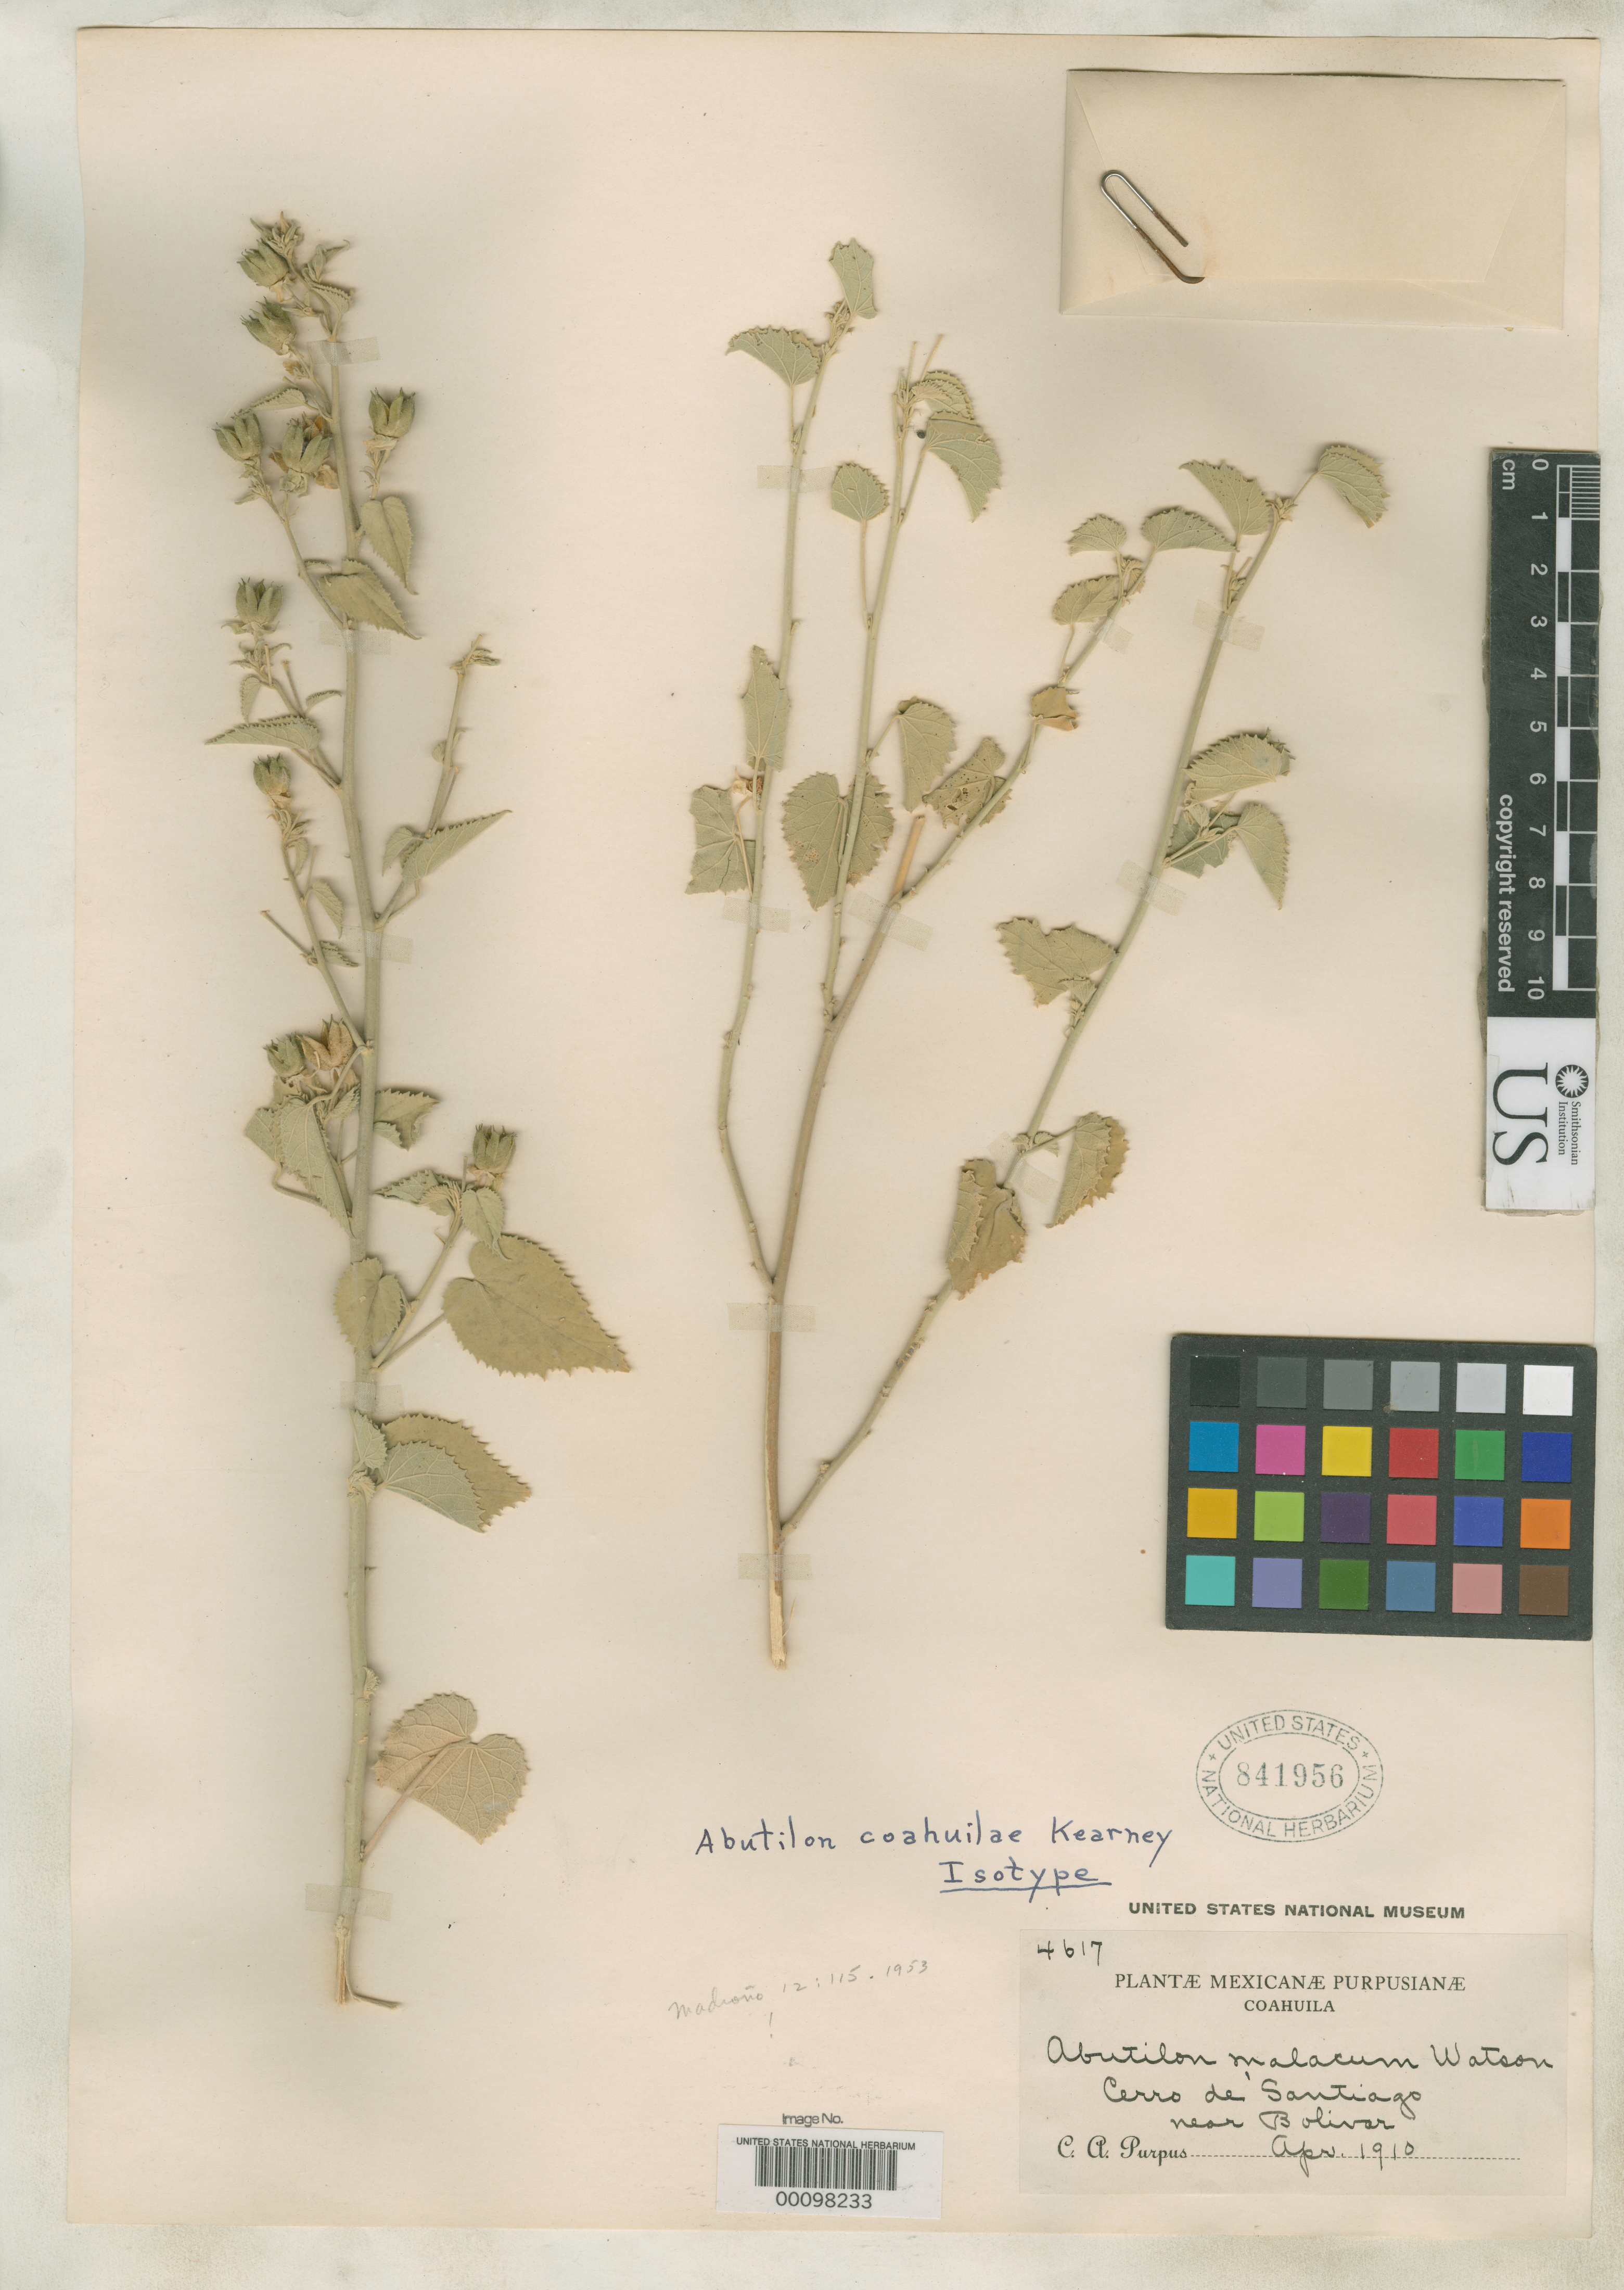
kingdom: Plantae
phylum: Tracheophyta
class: Magnoliopsida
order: Malvales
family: Malvaceae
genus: Abutilon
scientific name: Abutilon coahuilae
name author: Kearney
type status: Isotype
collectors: C. A. Purpus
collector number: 4617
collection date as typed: Apr 1910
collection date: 1910-04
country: Mexico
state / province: Coahuila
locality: Cerro de Santiago, Bolivar.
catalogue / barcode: US 841956